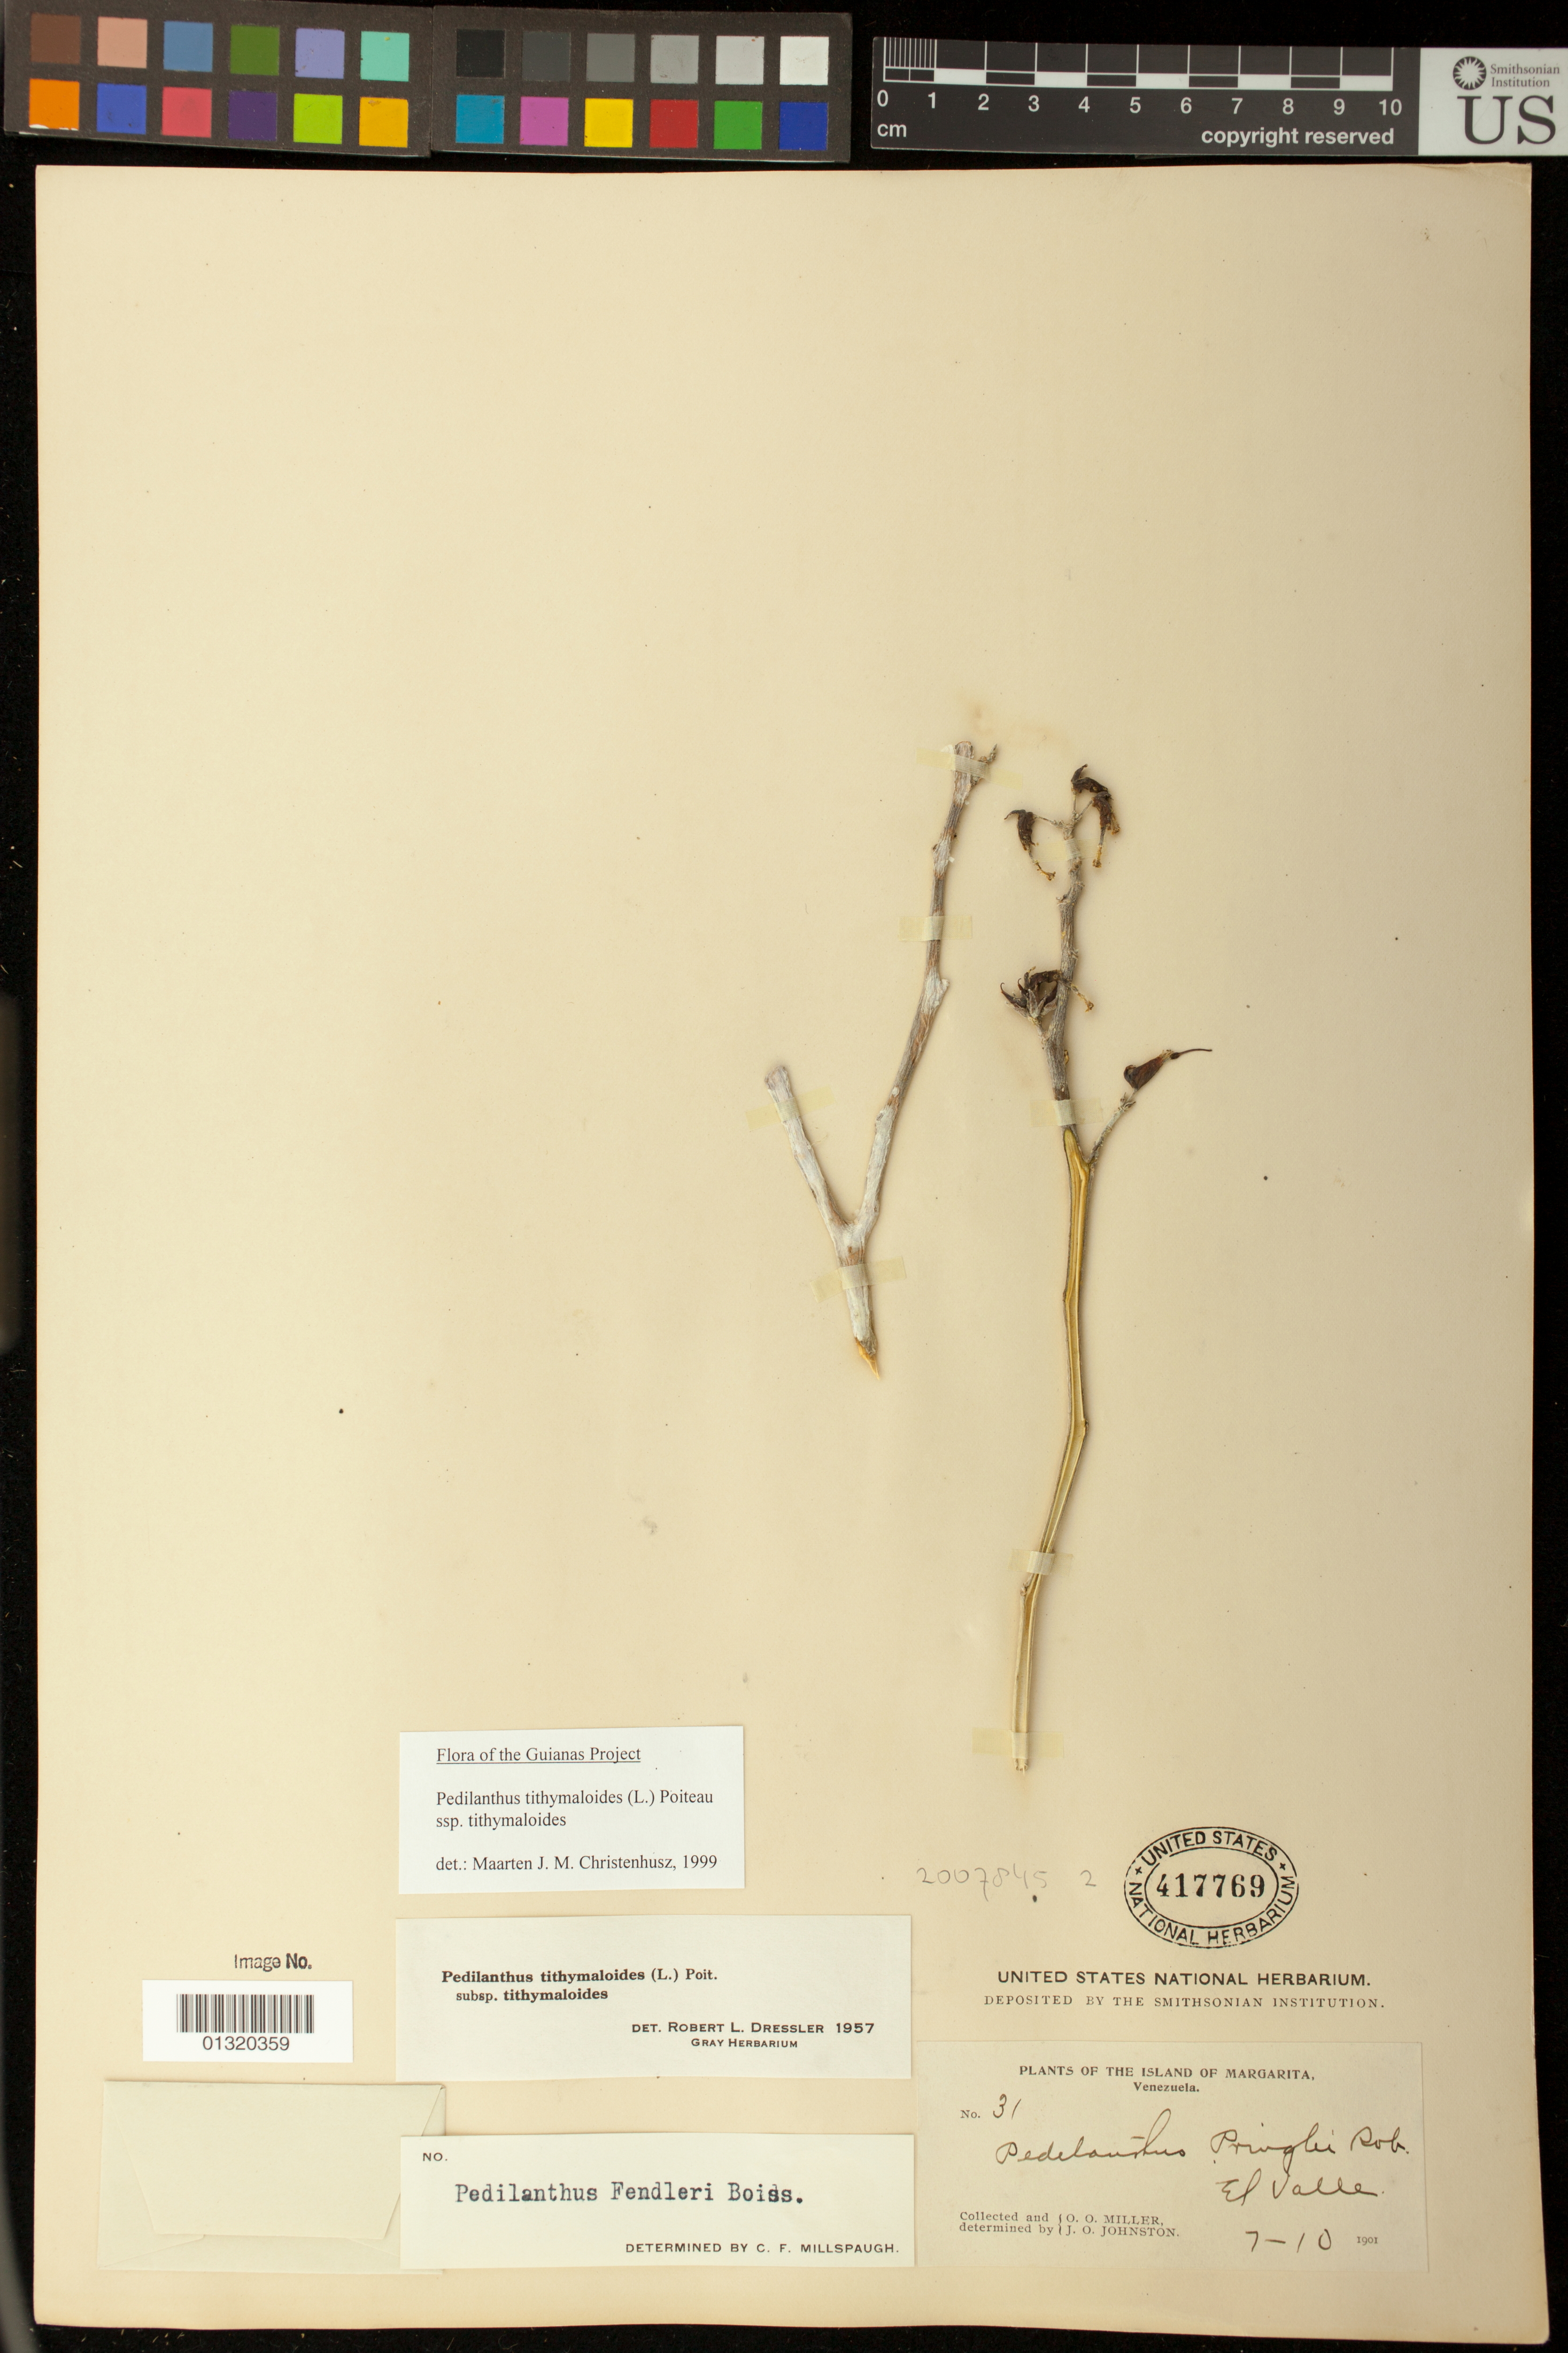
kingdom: Plantae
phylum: Tracheophyta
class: Magnoliopsida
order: Malpighiales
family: Euphorbiaceae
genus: Pedilanthus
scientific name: Pedilanthus tithymaloides subsp. tithymaloides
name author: (L.) Poit.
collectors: O. O. Miller & J. Johnston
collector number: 31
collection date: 1901-10-07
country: Venezuela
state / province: Nueva Esparta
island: Margarita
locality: Island of Margarita, El Valle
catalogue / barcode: US 417769